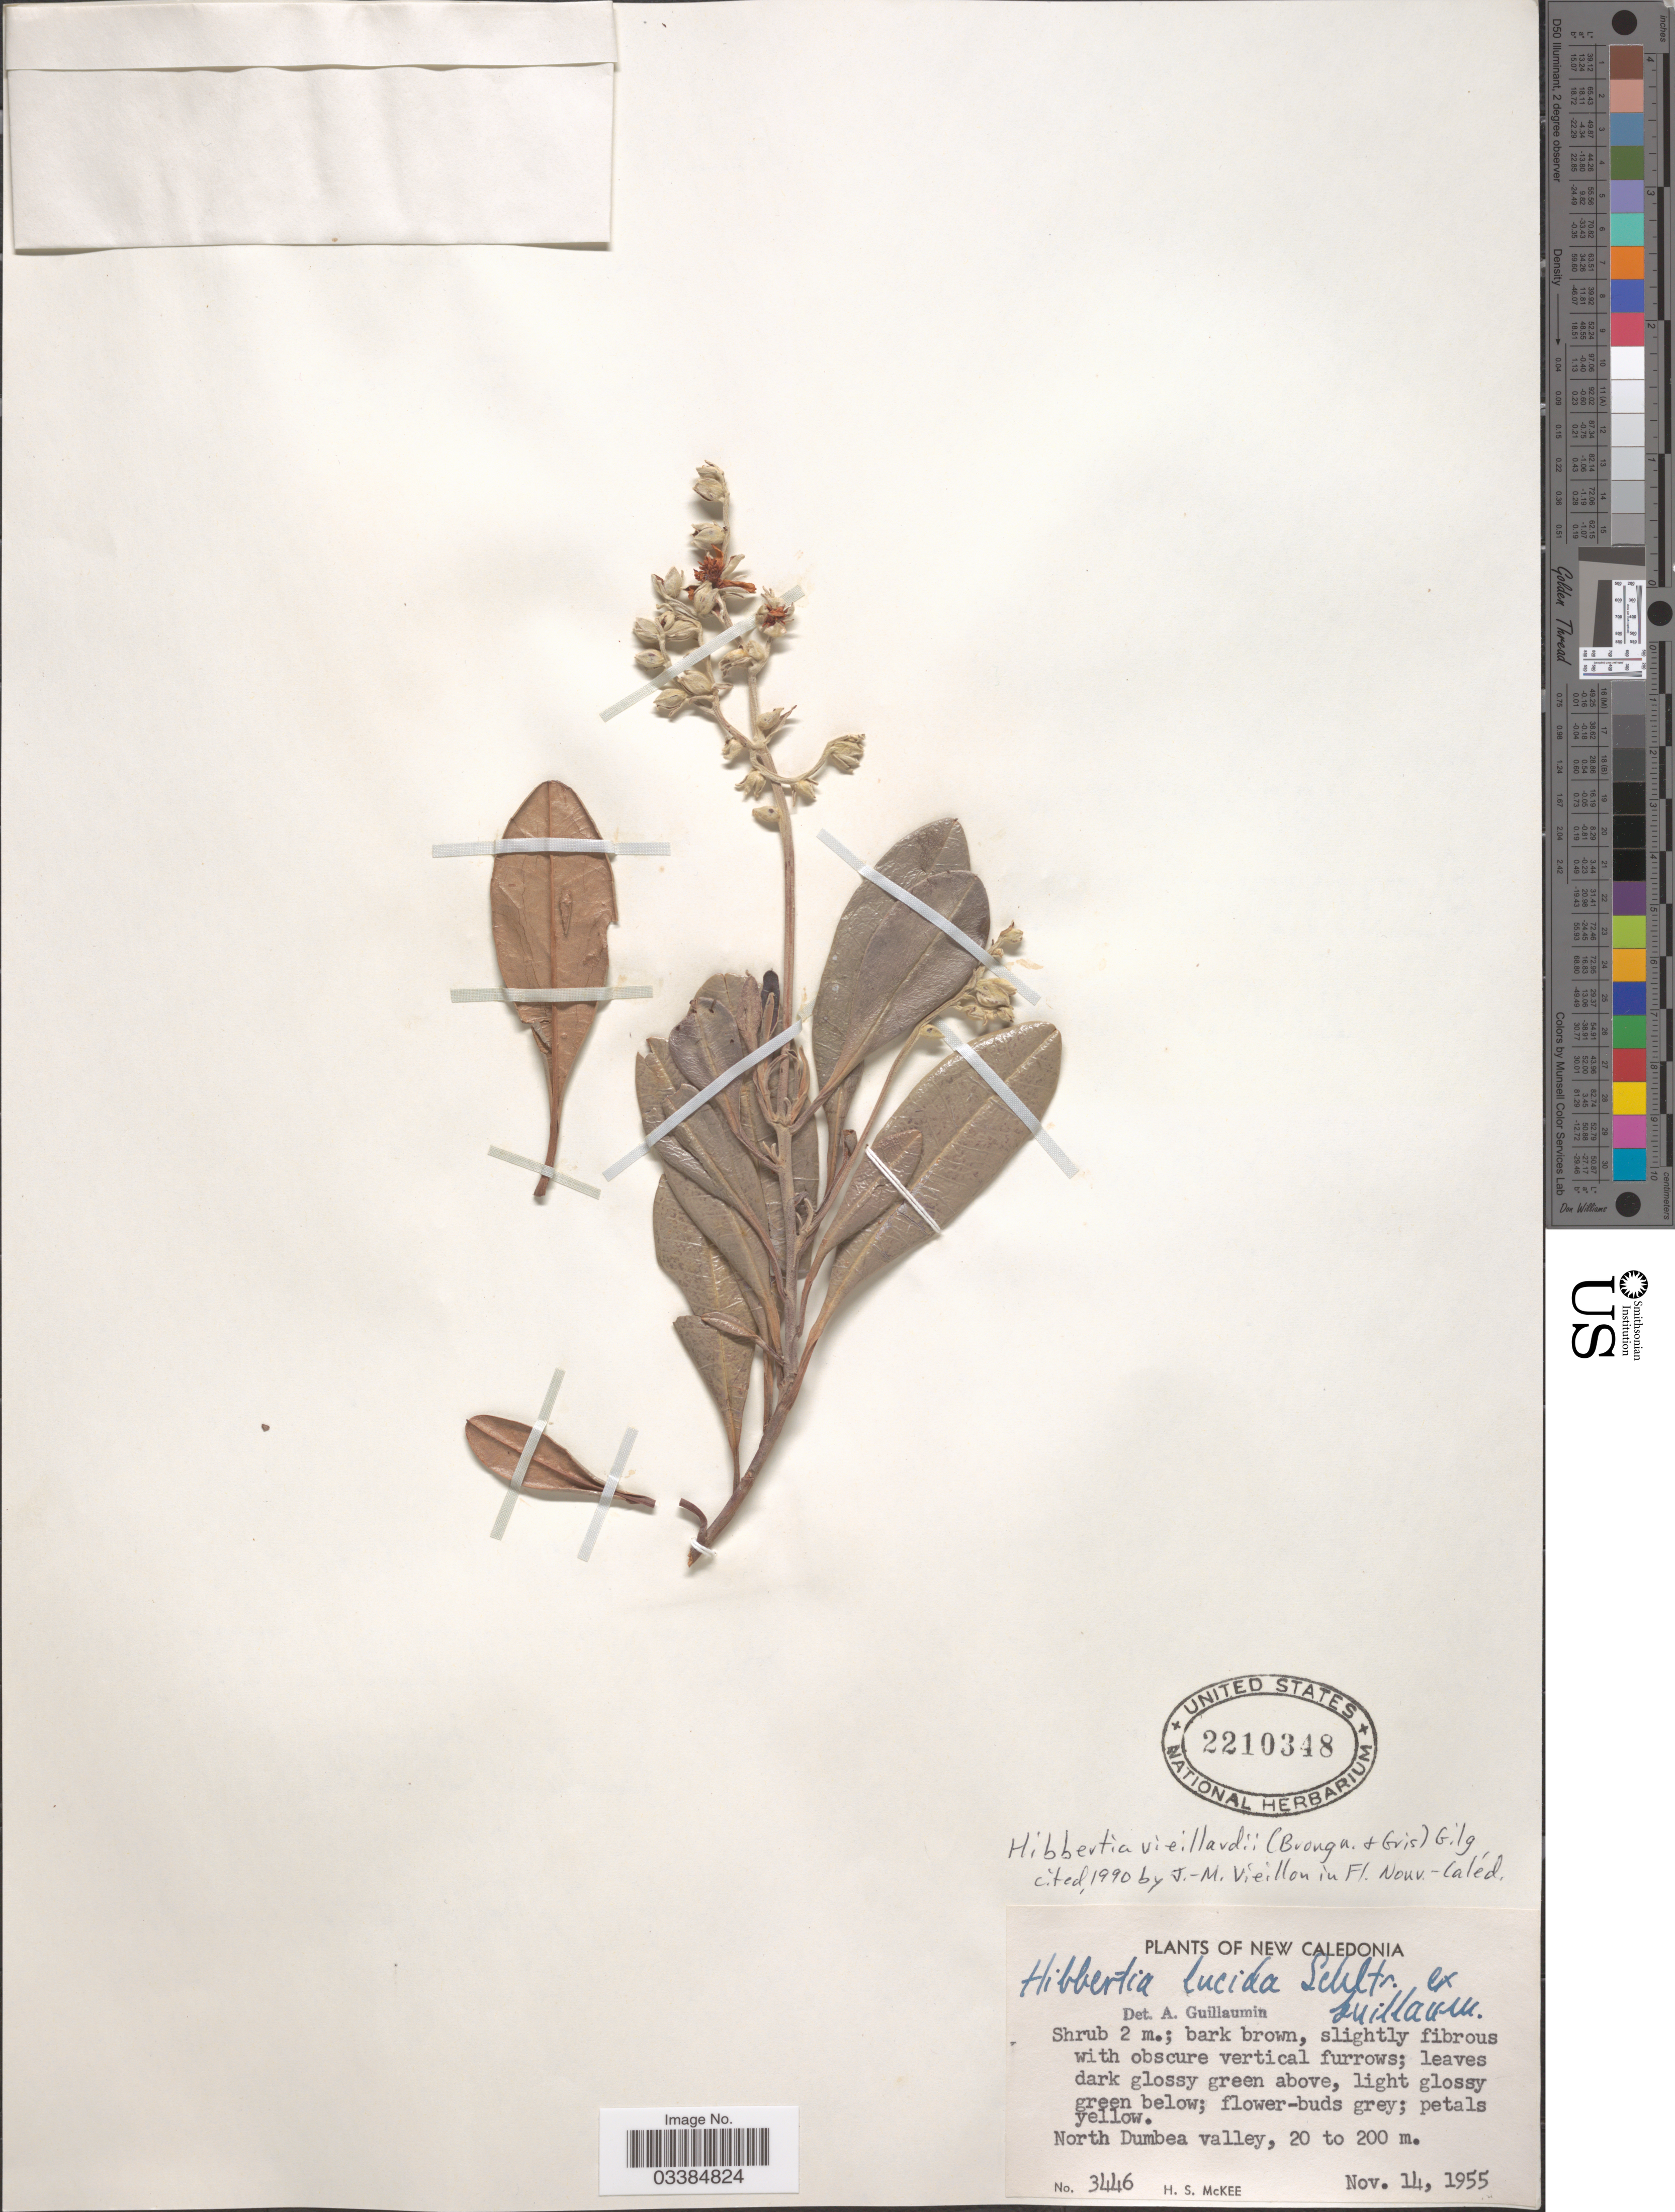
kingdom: Plantae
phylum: Tracheophyta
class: Magnoliopsida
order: Dilleniales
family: Dilleniaceae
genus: Hibbertia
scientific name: Hibbertia vieillardii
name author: Gilg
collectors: H. S. McKee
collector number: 3446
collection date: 1955-11-14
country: New Caledonia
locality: North Dumbea valley.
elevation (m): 20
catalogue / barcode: US 2210348